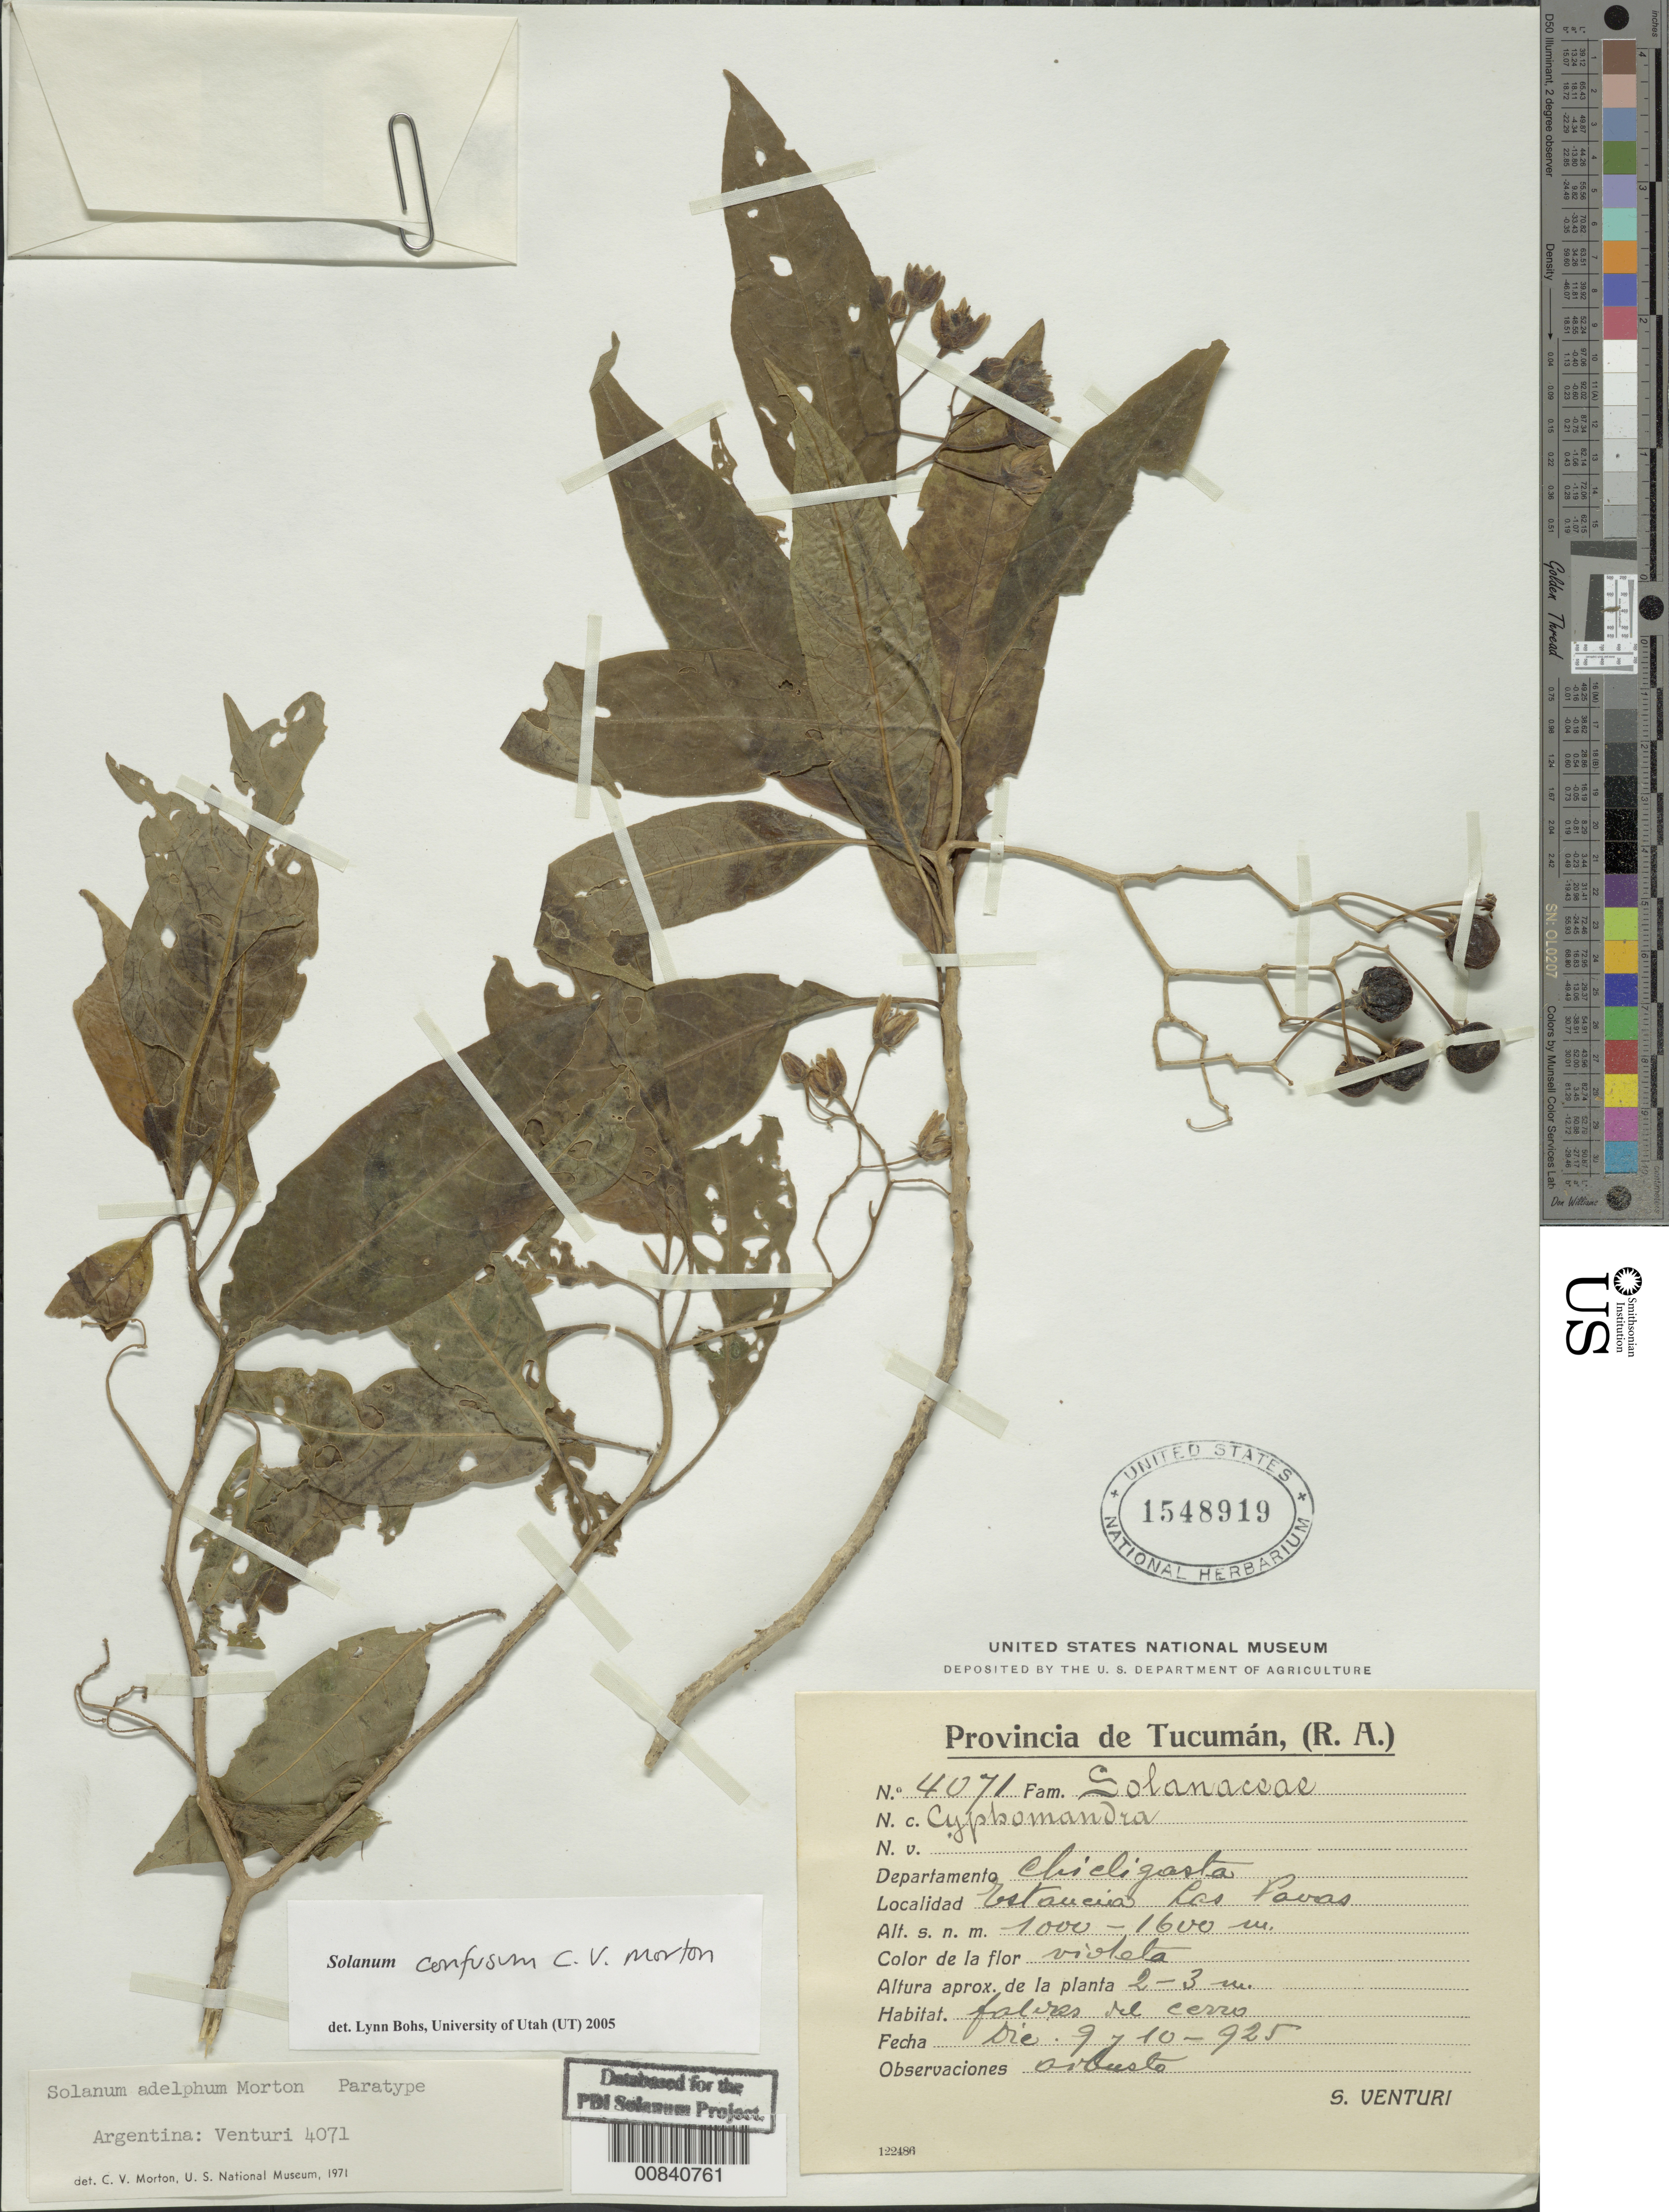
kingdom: Plantae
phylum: Tracheophyta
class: Magnoliopsida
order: Solanales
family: Solanaceae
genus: Solanum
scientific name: Solanum confusum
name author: C.V. Morton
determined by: Bohs, L. A.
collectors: S. Venturi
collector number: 4071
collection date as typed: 9 Dec 1925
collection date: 1925-12-09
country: Argentina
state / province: Tucumán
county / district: Chichigasta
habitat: Faldas del cerro.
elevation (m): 1000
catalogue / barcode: US 1548919